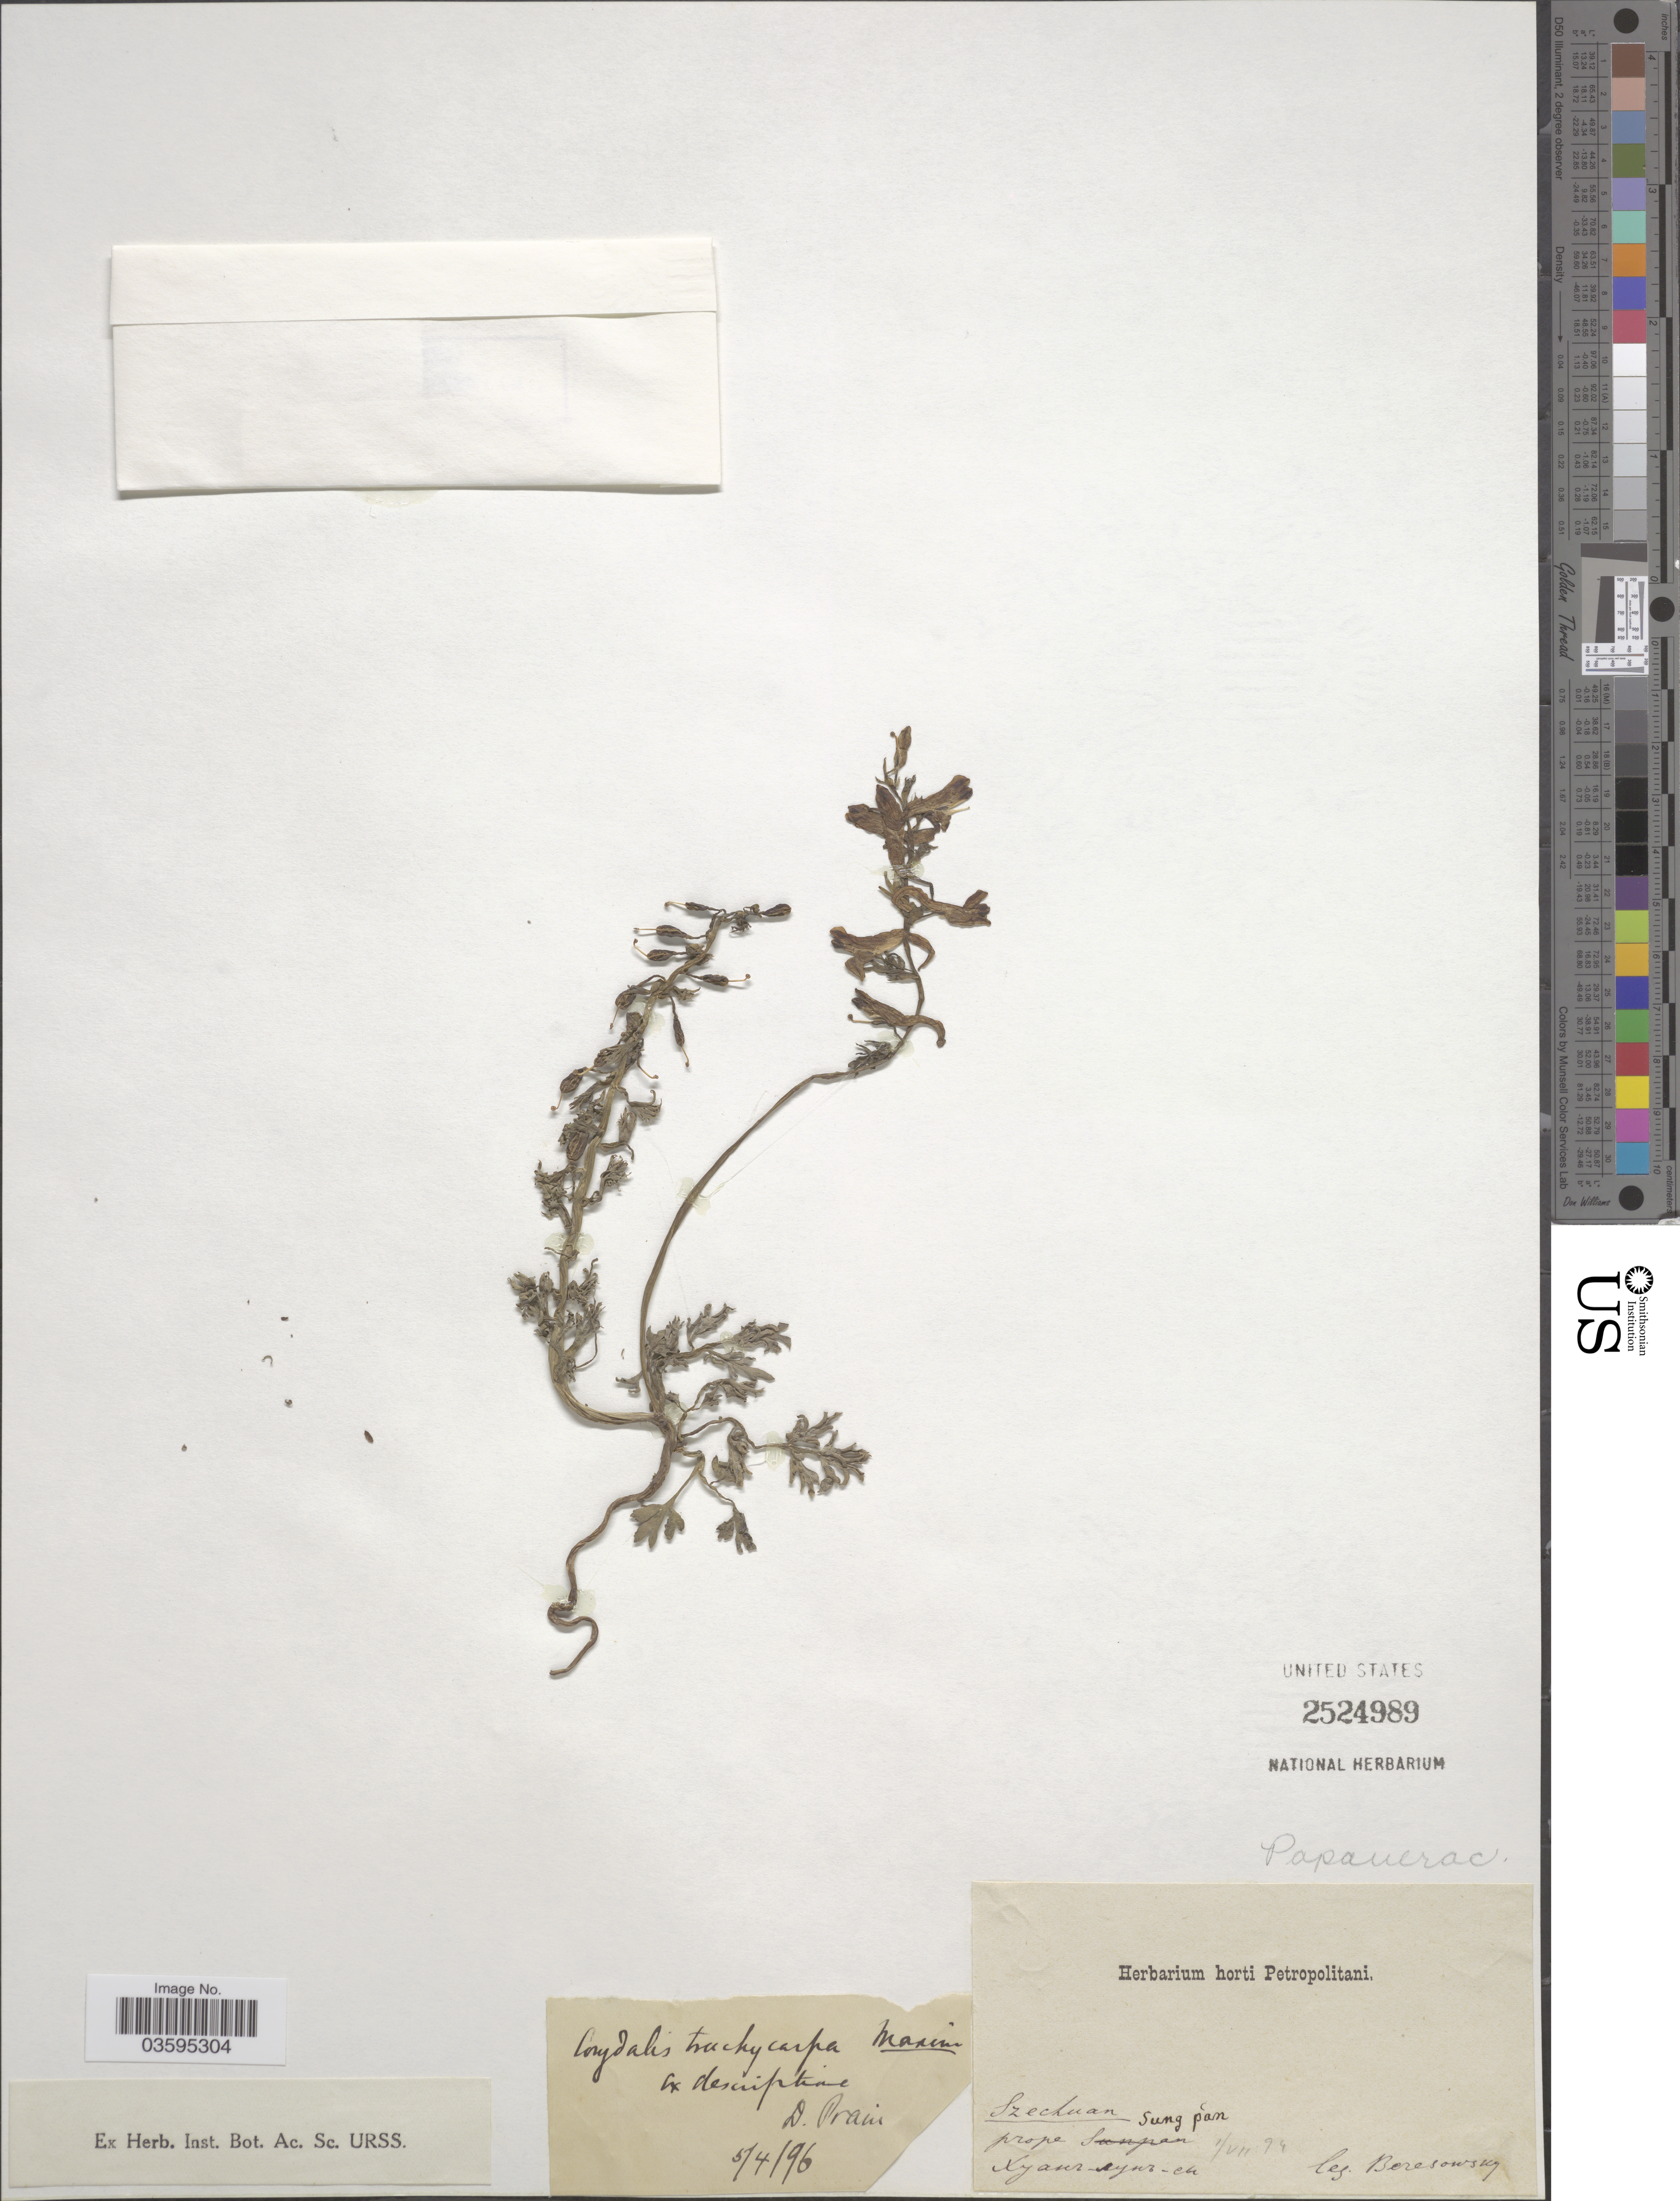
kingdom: Plantae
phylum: Tracheophyta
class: Magnoliopsida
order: Ranunculales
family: Papaveraceae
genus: Corydalis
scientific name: Corydalis trachycarpa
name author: Maxim.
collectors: Beresowsky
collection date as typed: Transcribed d/m/y: 1/7/74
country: China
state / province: Sichuan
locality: Szechuan. Sung pán prope Kyans-kuns-en [interpreted].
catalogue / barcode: US 2524989